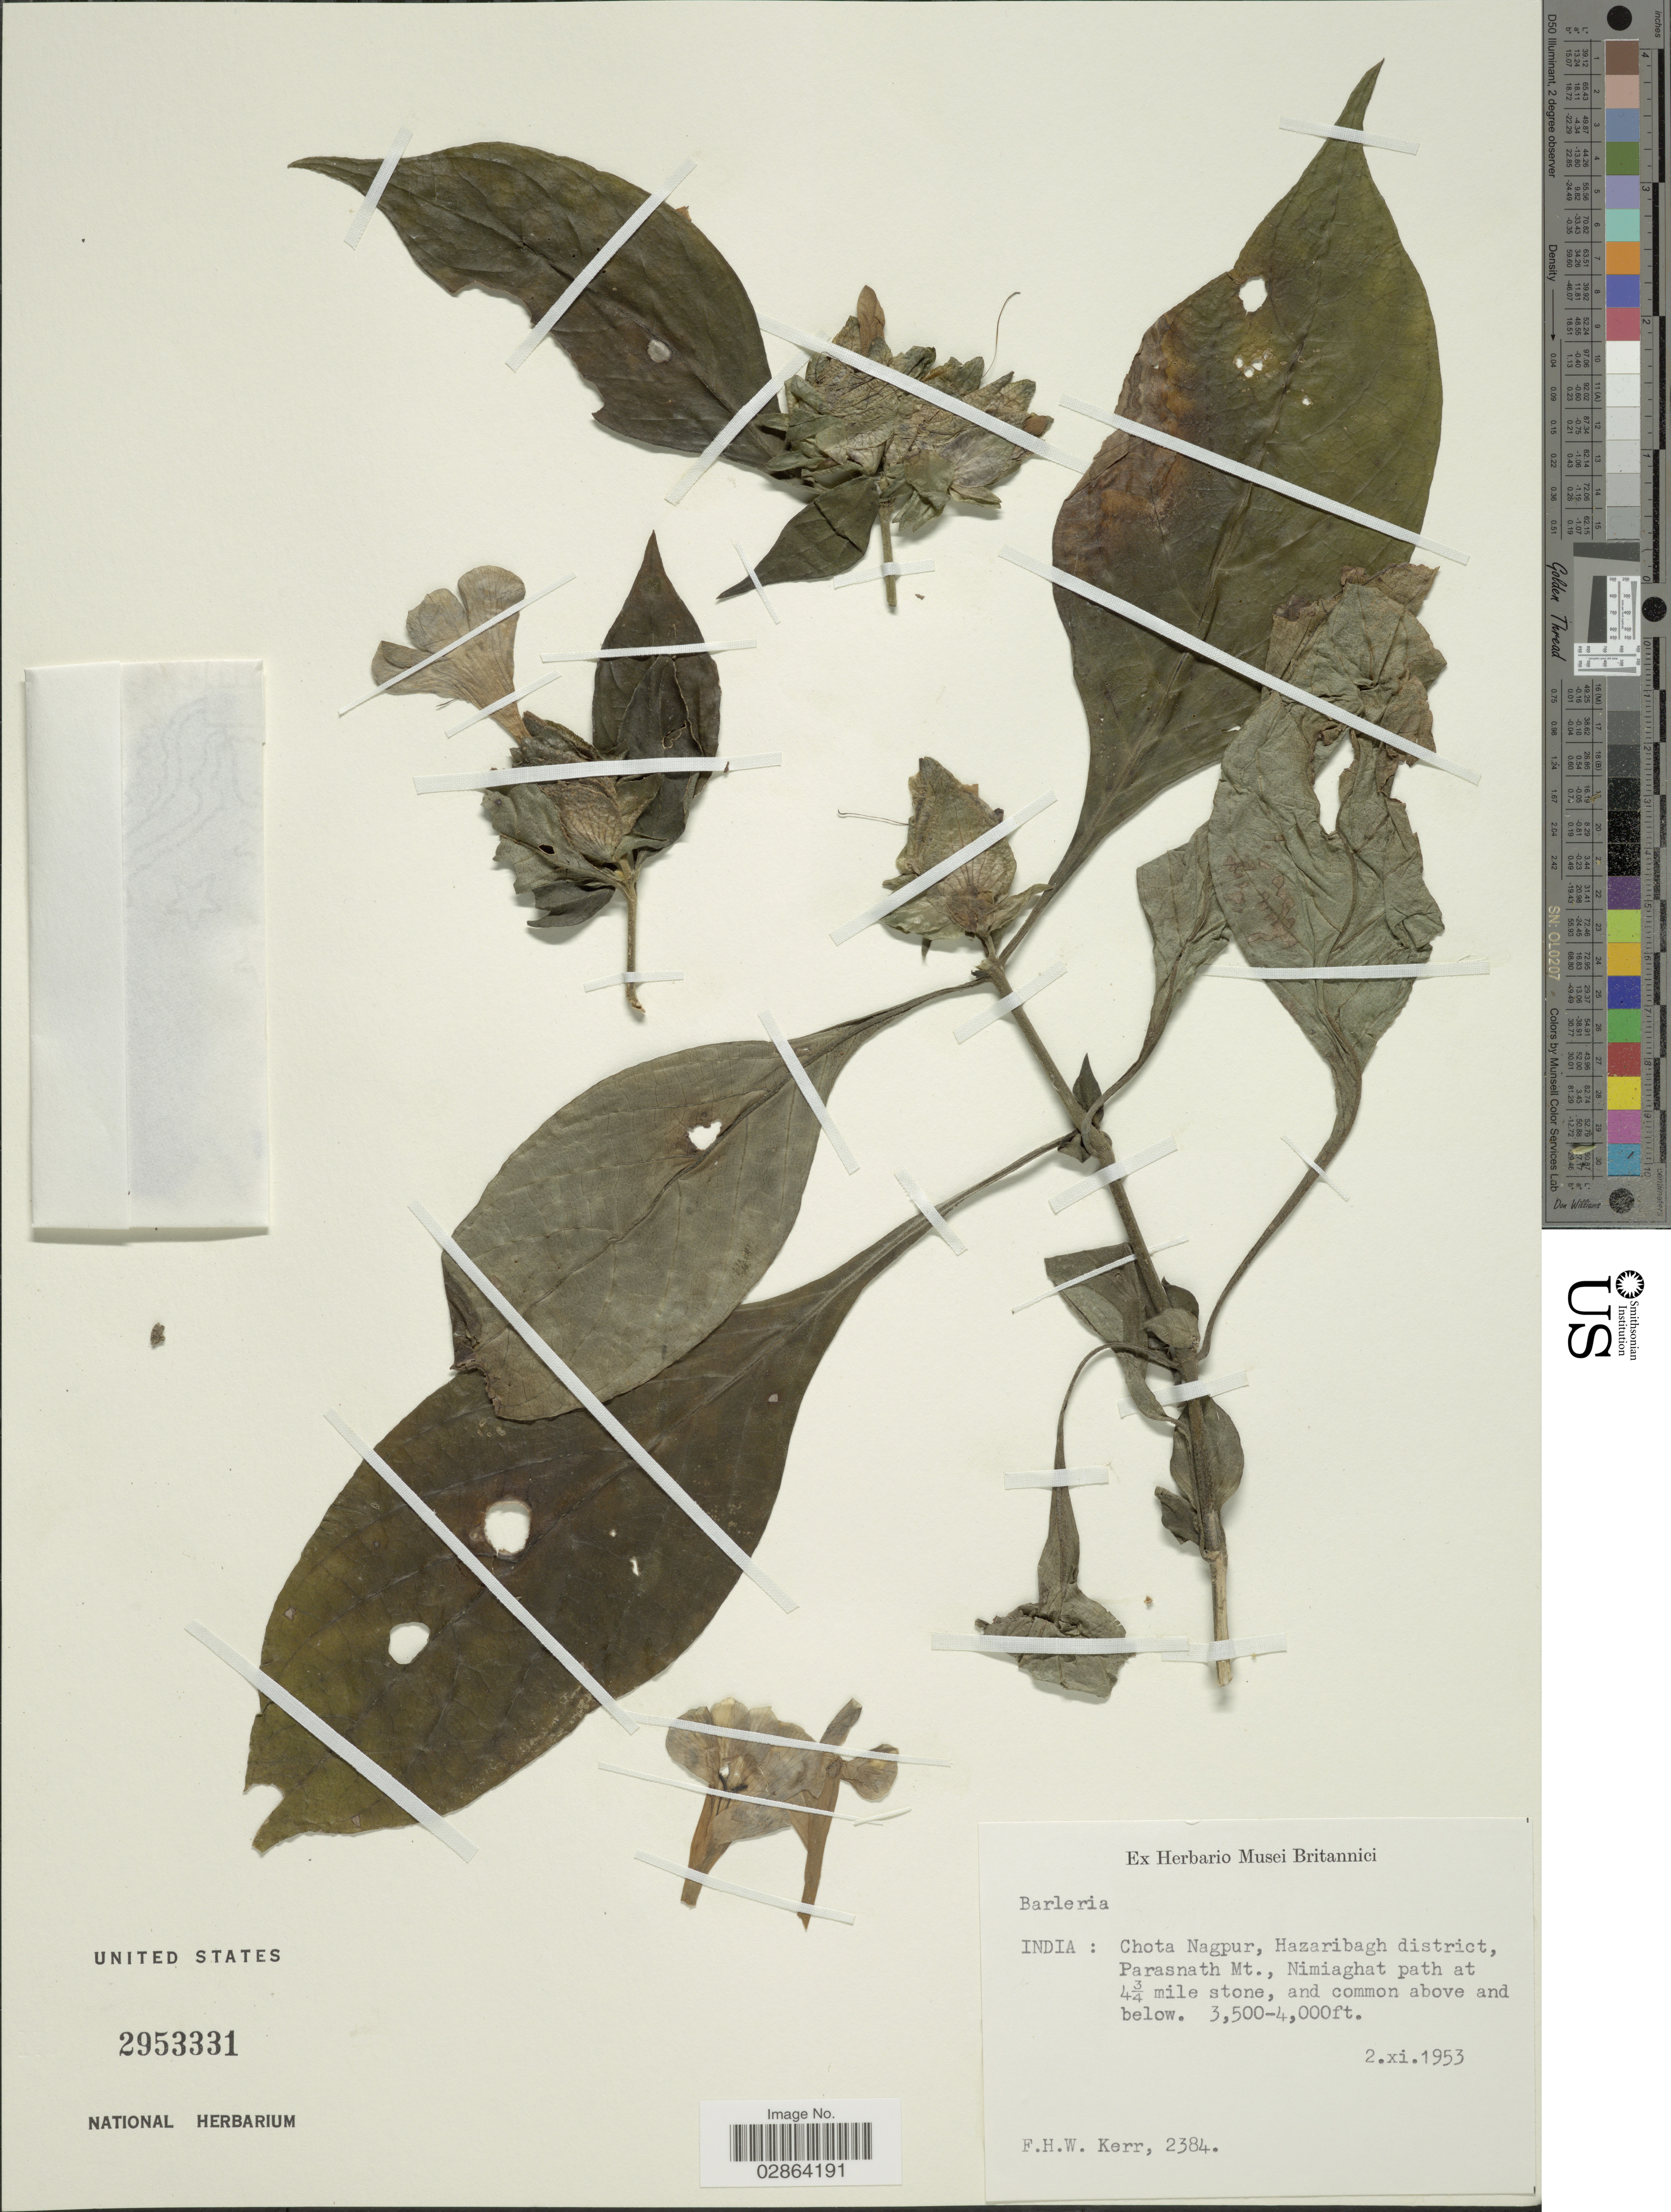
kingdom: Plantae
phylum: Tracheophyta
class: Magnoliopsida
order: Lamiales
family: Acanthaceae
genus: Barleria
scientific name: Barleria sp.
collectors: F. H. W. Kerr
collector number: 2384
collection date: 1953-11-02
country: India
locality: Chota Nagpur, Hazaribagh district, Parasnath Mt., Nimiaghat path at 4¾ mile stone.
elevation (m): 1067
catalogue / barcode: US 2953331